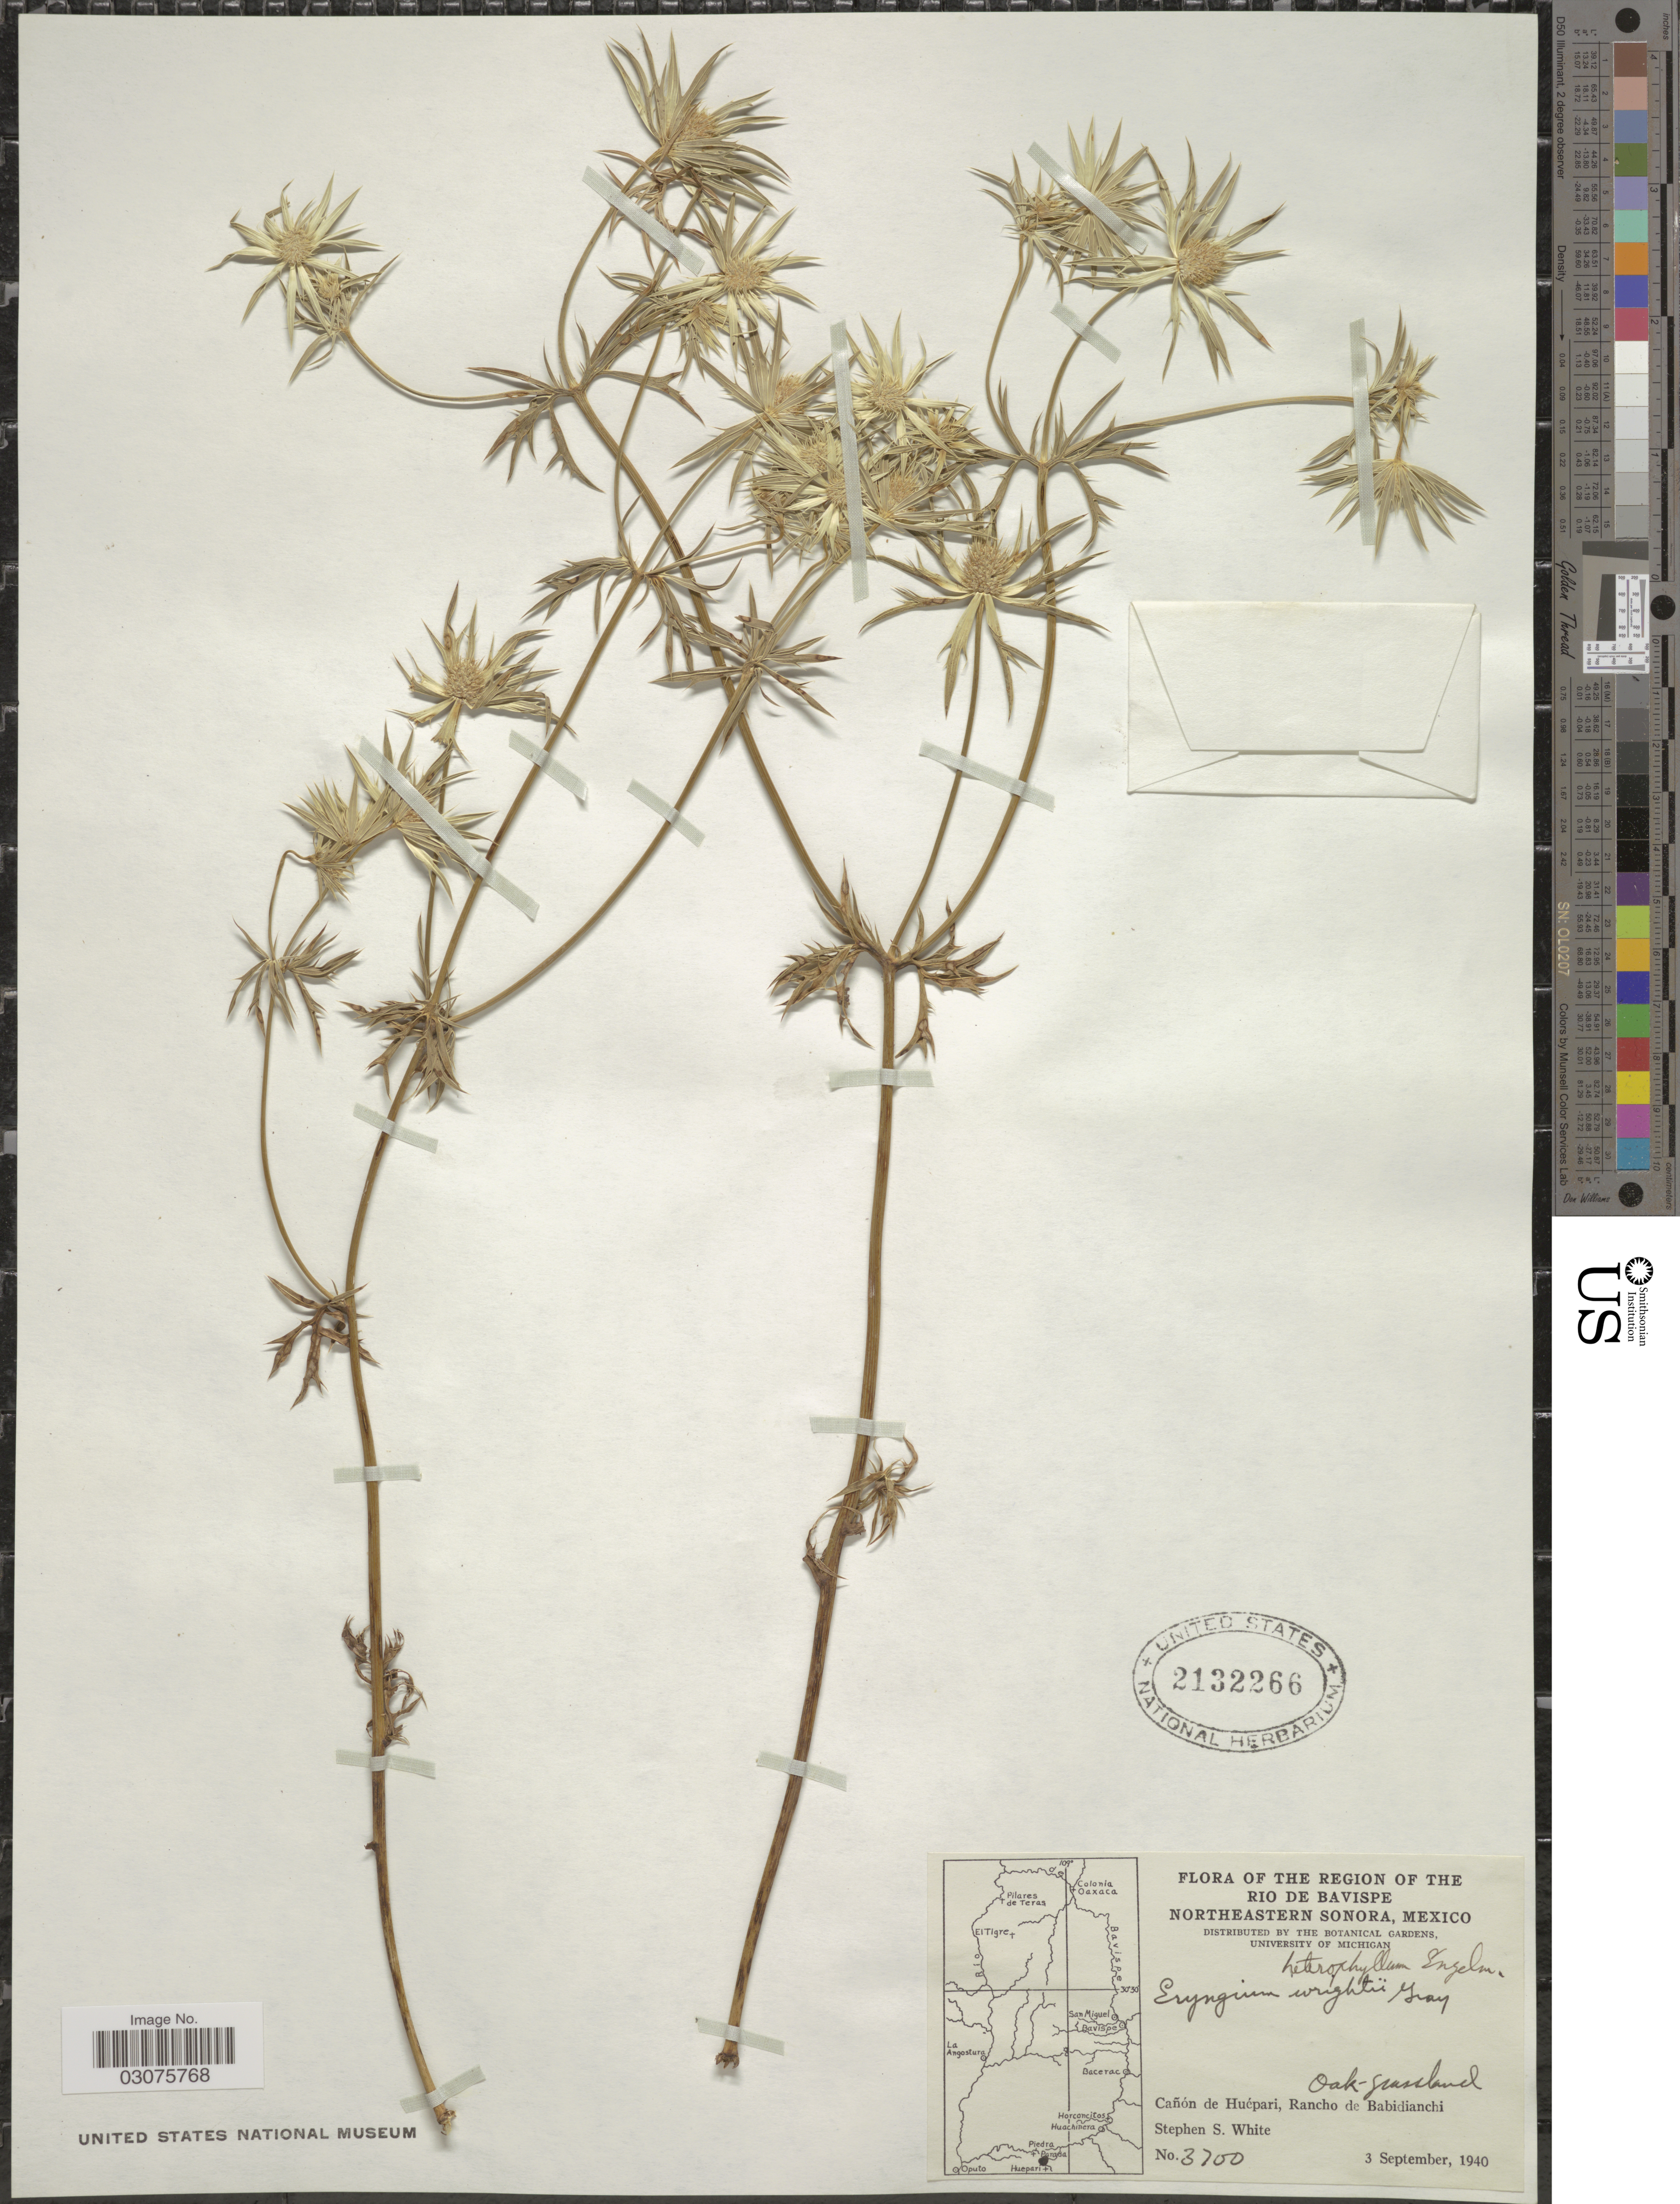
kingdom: Plantae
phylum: Tracheophyta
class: Magnoliopsida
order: Apiales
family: Apiaceae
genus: Eryngium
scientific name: Eryngium heterophyllum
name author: Engelm.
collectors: S. S. White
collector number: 3700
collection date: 1940-09-03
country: Mexico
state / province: Sonora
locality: The region of the Rio de Bavispe. Northeastern Sonora. Cañón de Huépari, Rancho de Babidianchi.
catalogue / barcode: US 2132266